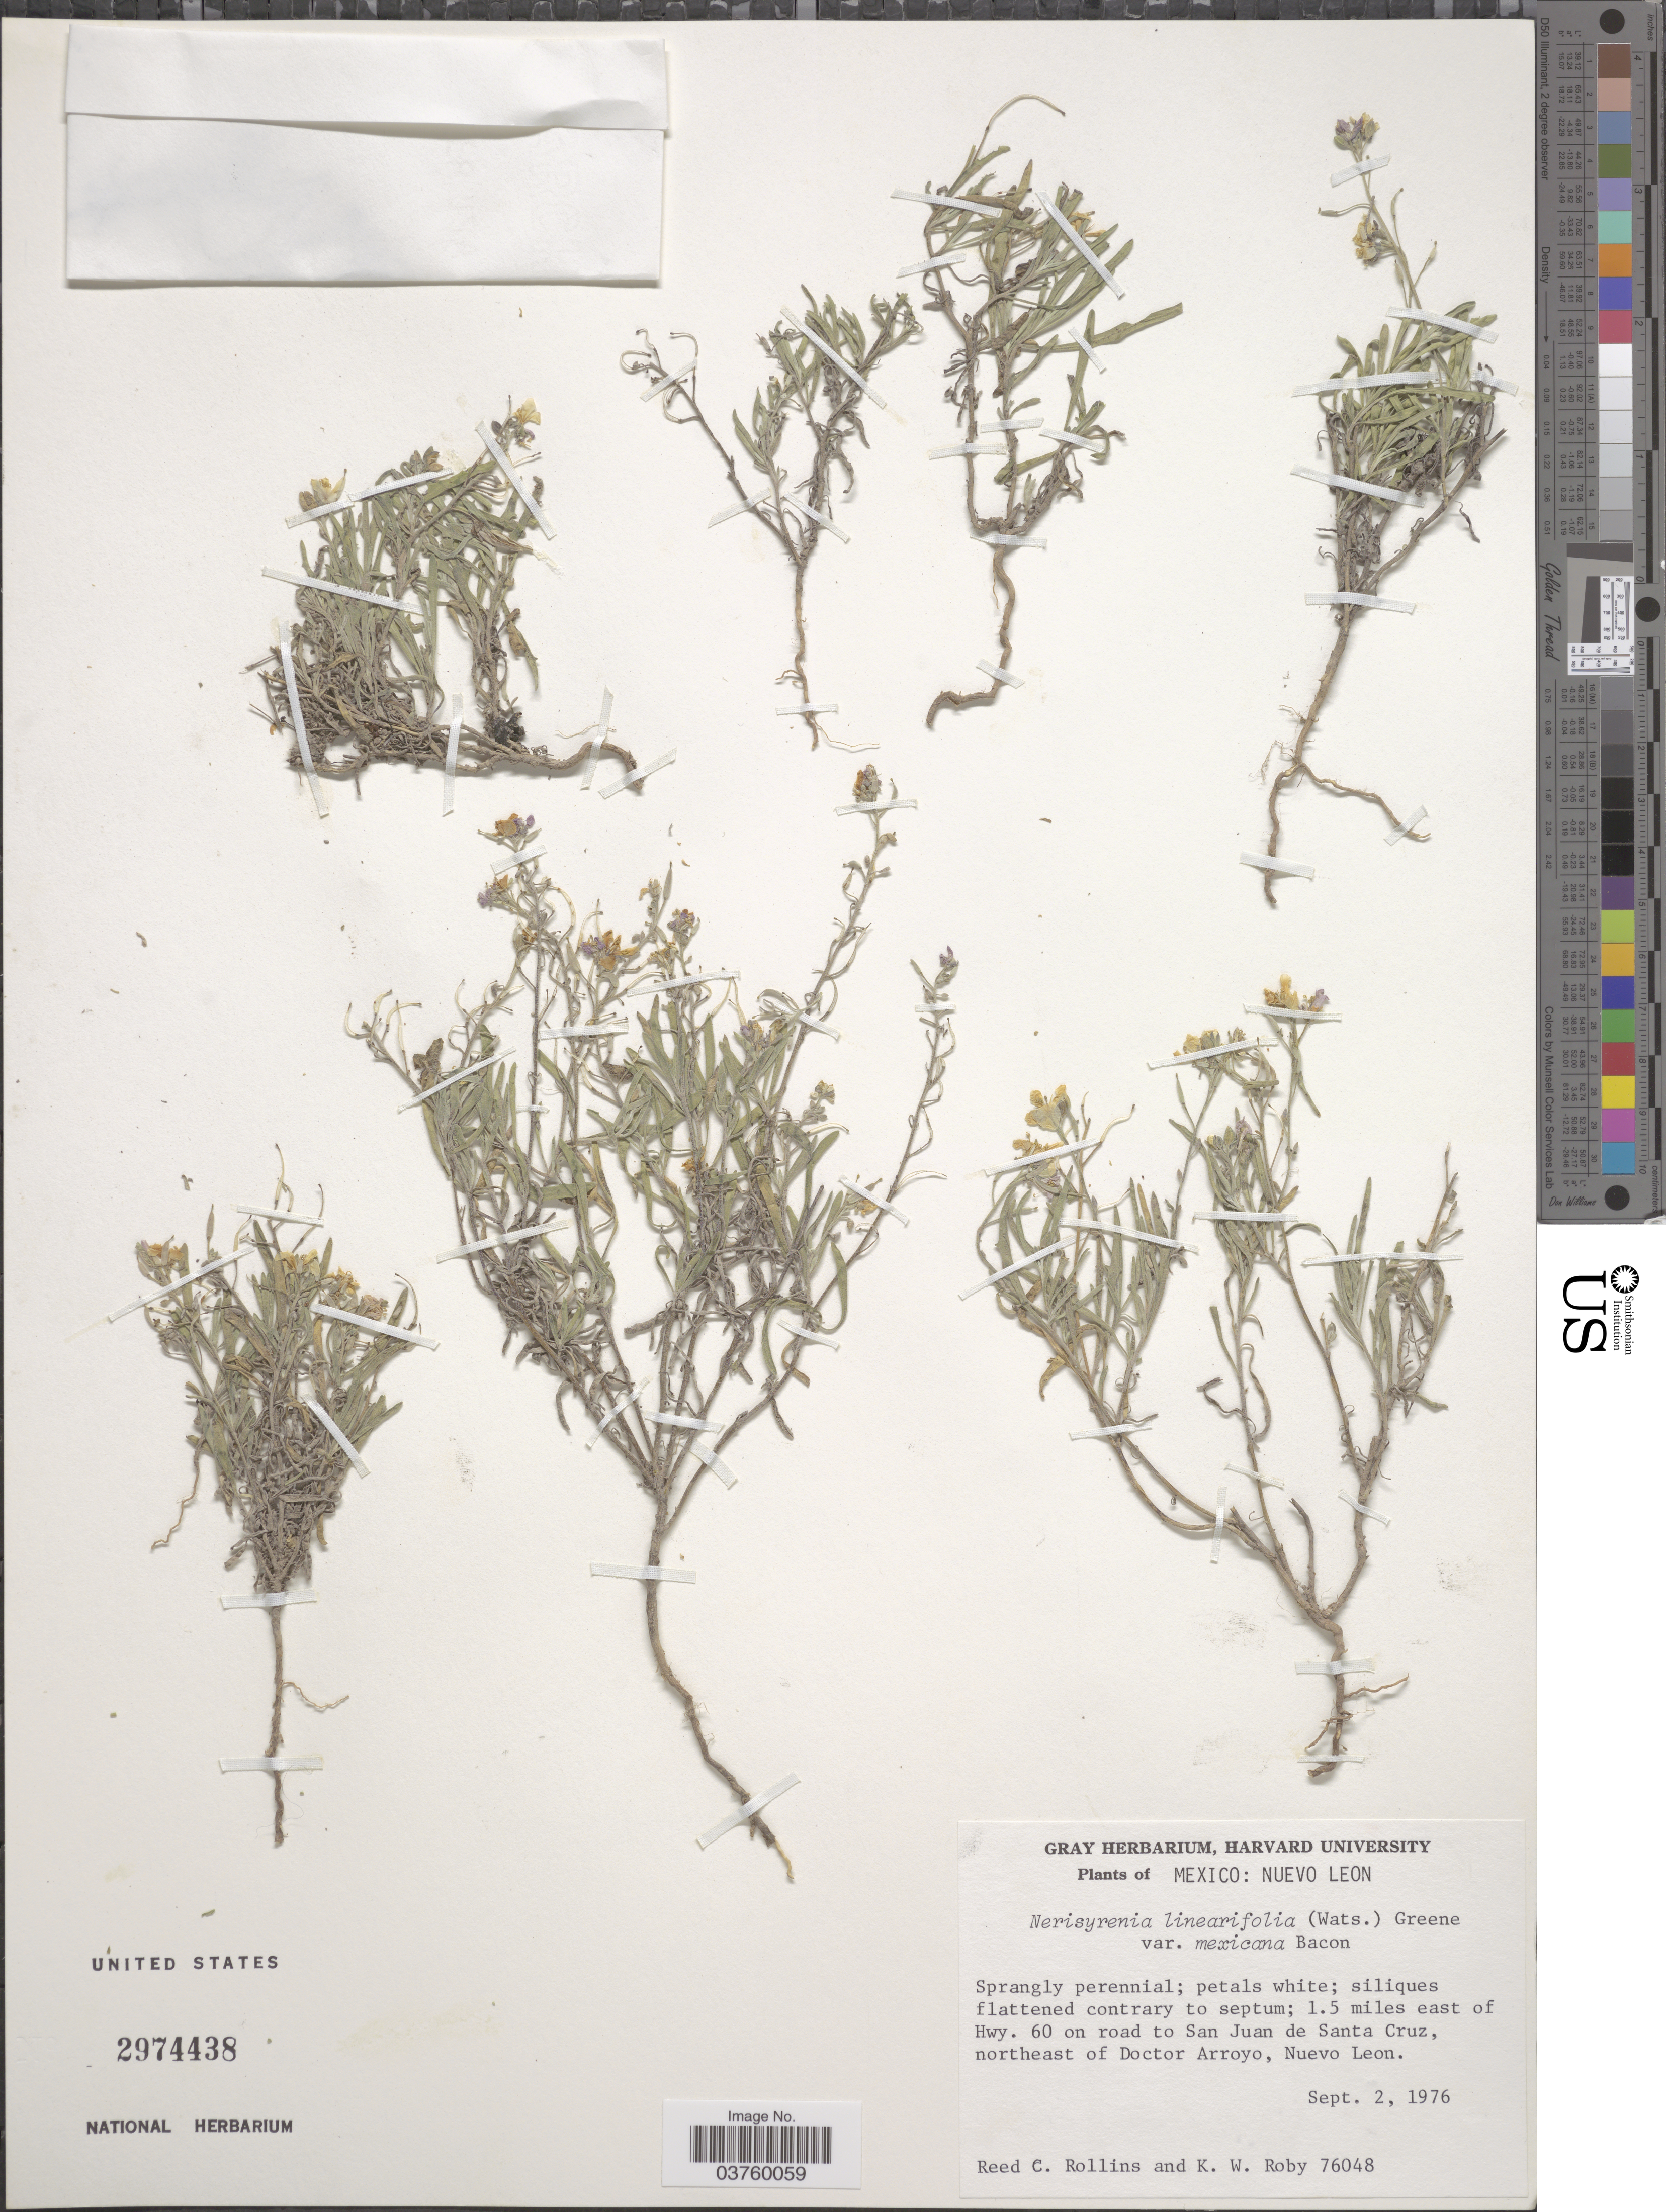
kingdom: Plantae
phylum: Tracheophyta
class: Magnoliopsida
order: Brassicales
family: Brassicaceae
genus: Nerisyrenia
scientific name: Nerisyrenia linearifolia var. mexicana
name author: J.D. Bacon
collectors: R. C. Rollins & K. W. Roby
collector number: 76048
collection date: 1976-09-02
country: Mexico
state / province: Nuevo León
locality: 1.5 miles east of Hwy. 60 on road to San Juan de Santa Cruz, northeast of Doctor Arroyo.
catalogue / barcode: US 2974438